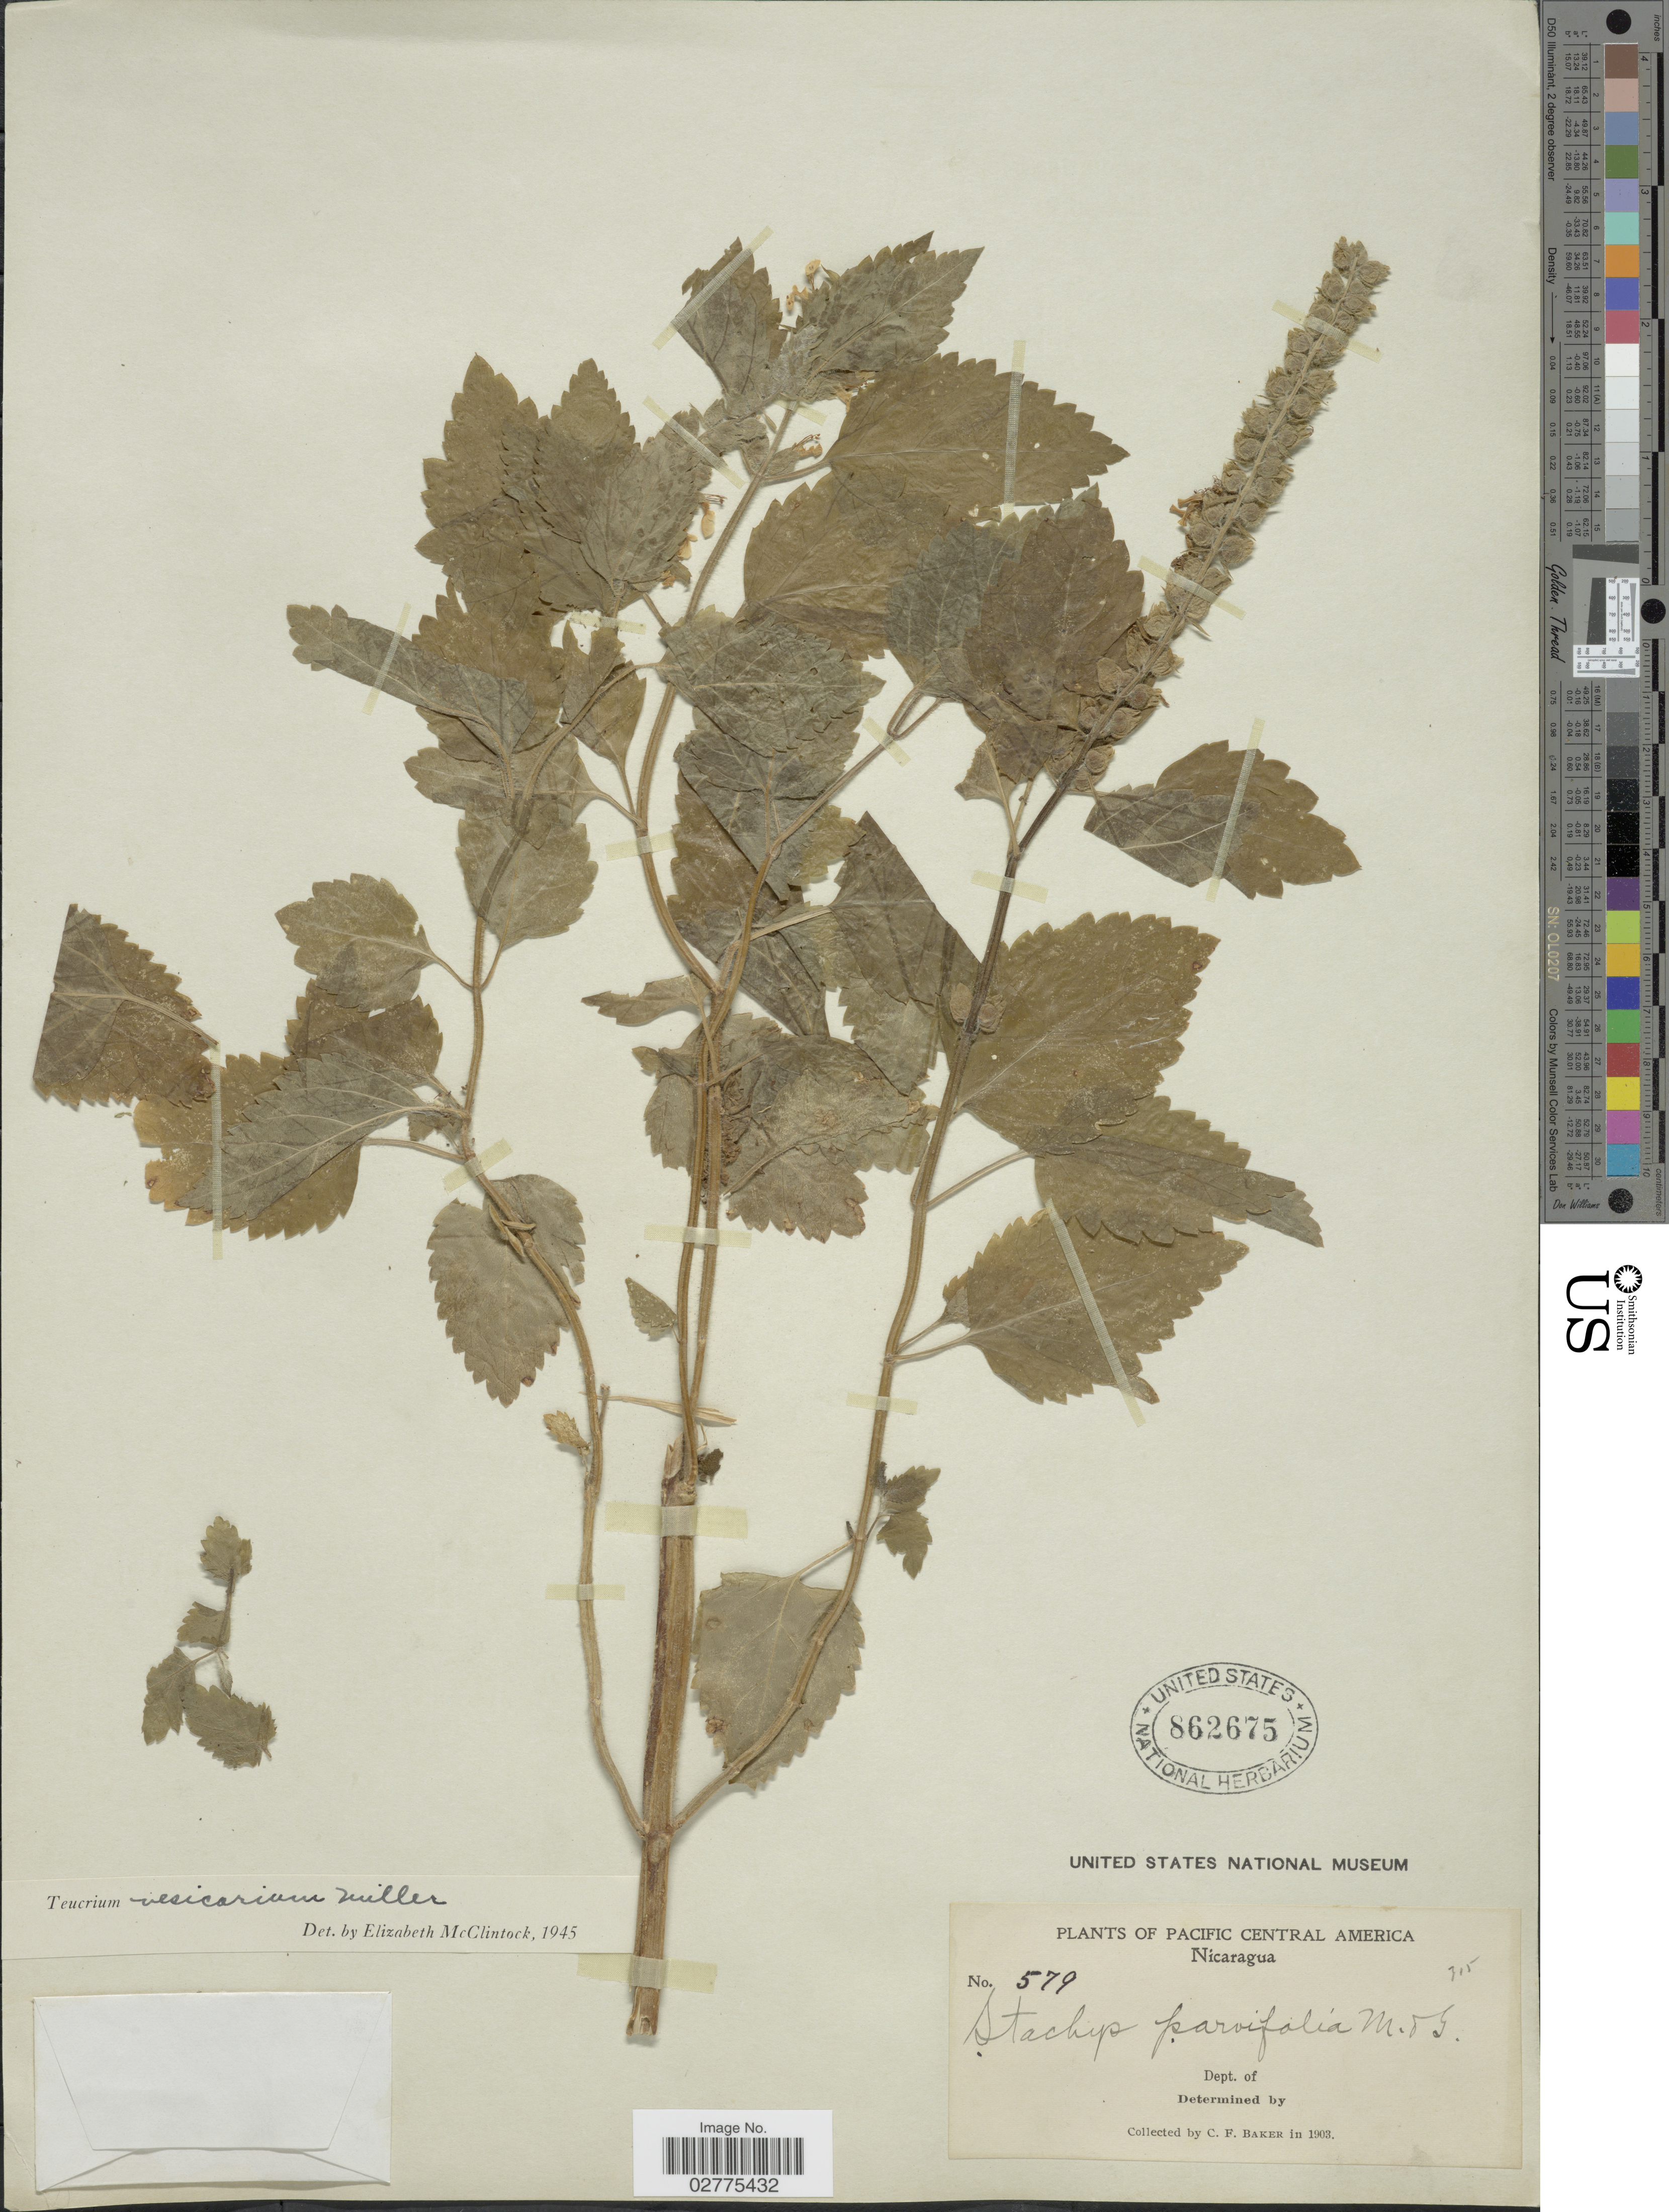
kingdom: Plantae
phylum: Tracheophyta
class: Magnoliopsida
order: Lamiales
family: Lamiaceae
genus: Teucrium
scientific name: Teucrium vesicarium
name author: Mill.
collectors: C. F. Baker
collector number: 579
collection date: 1903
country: Nicaragua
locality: Pacific Central America.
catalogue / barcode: US 862675